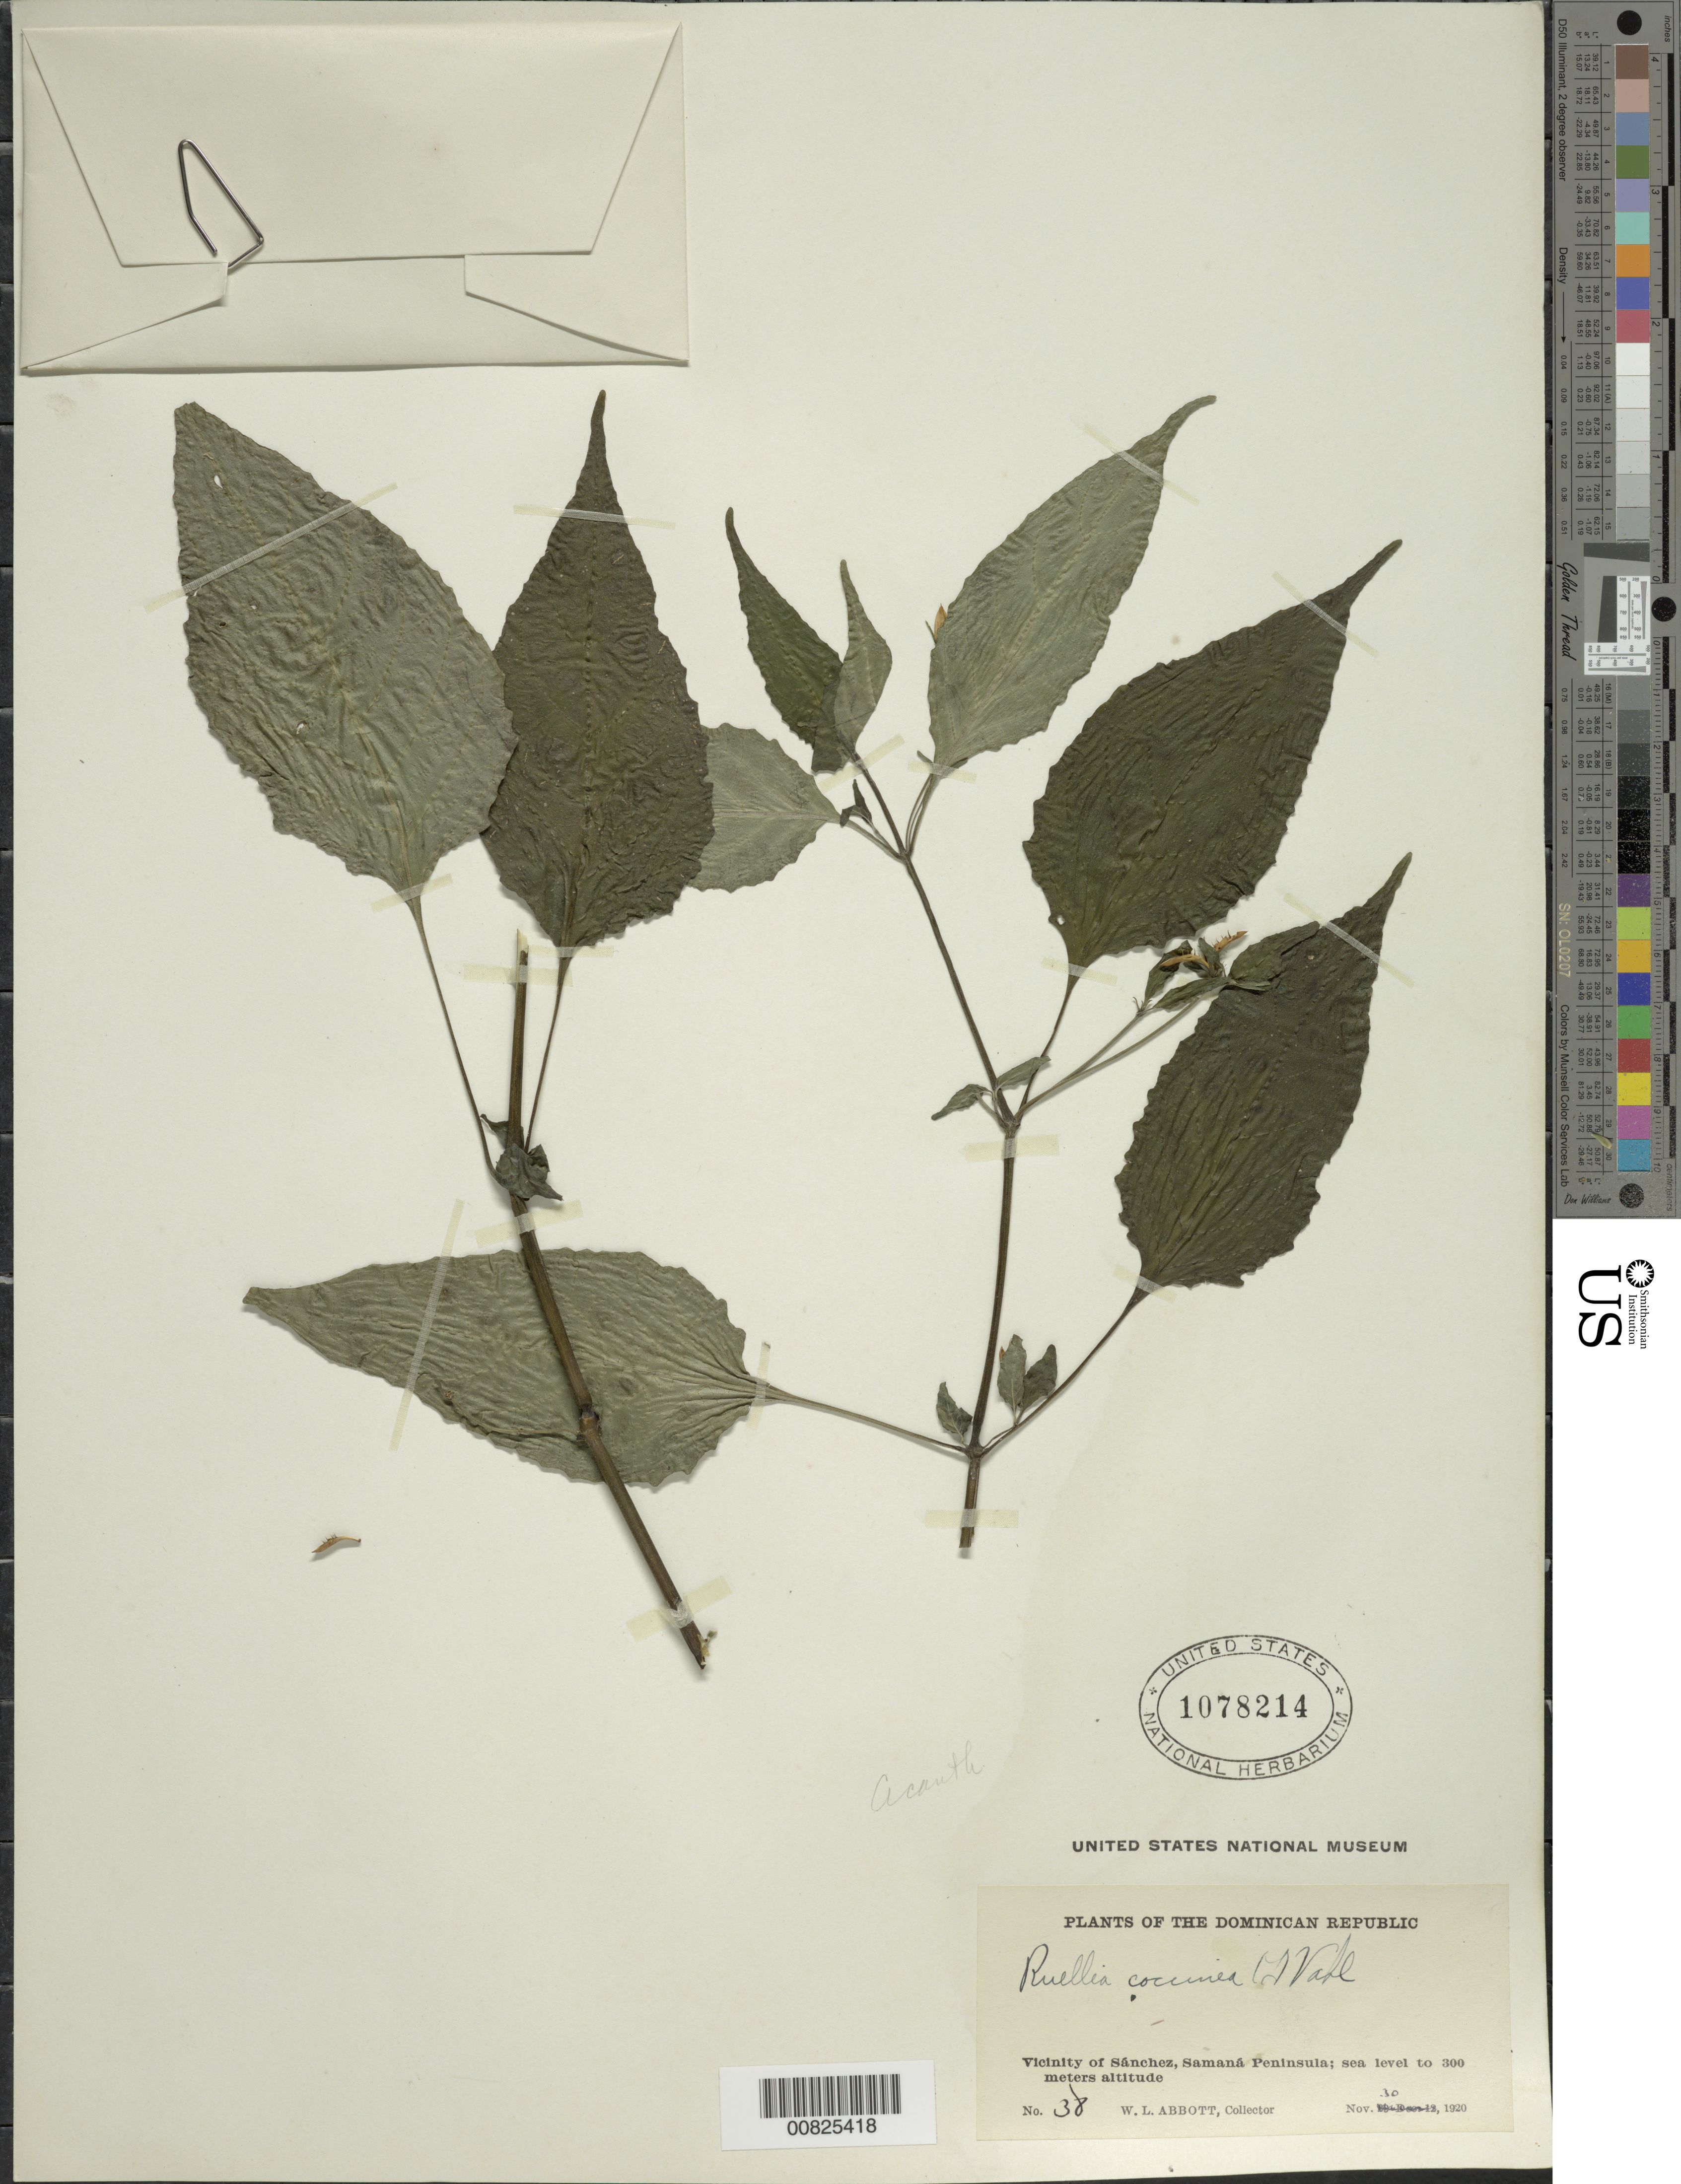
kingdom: Plantae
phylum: Tracheophyta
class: Magnoliopsida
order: Lamiales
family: Acanthaceae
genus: Ruellia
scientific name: Ruellia coccinea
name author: (L.) Vahl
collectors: W. L. Abbott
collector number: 38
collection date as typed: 30 Nov 1920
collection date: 1920-11-30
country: Dominican Republic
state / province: Samana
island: Hispaniola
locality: Vicinity of Sánchez, Samaná Peninsula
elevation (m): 0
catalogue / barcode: US 1078214